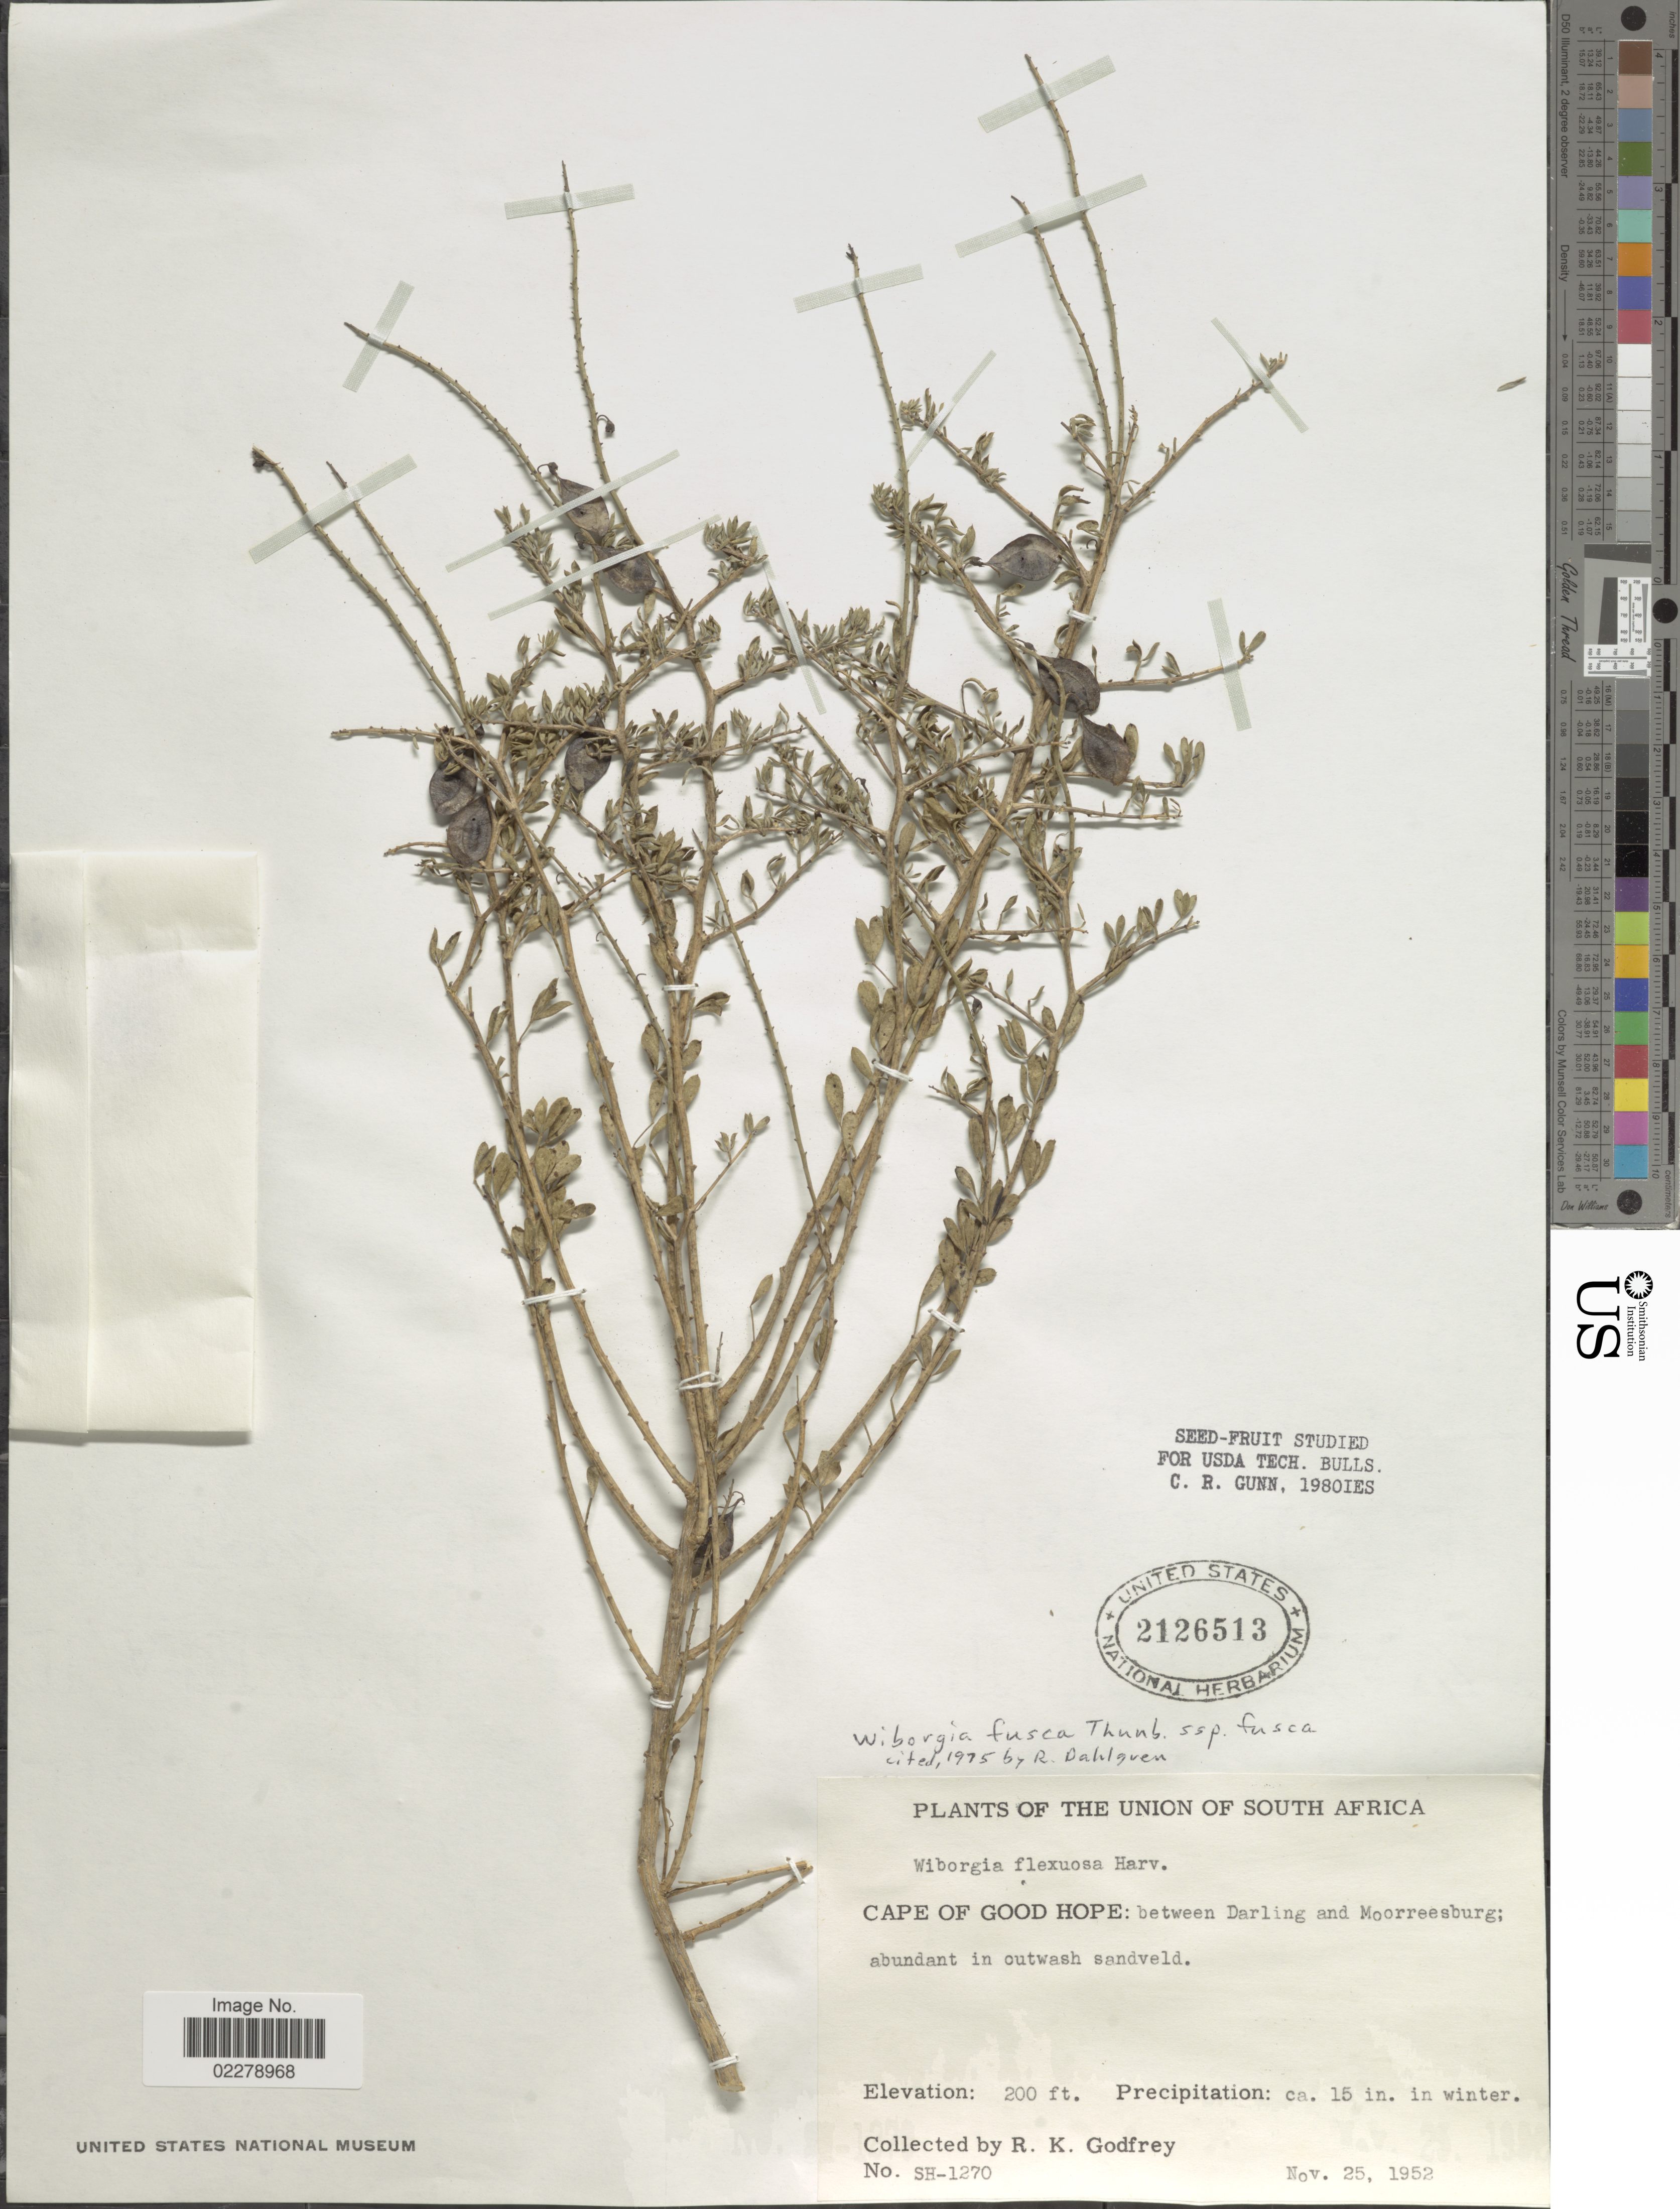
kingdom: Plantae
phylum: Tracheophyta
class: Magnoliopsida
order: Fabales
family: Fabaceae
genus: Wiborgia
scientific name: Wiborgia fusca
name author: Thunb.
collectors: R. K. Godfrey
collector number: SH1270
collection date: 1952-11-25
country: South Africa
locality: Union of south Africa. Cape of Good Hope: between Darling and Moorreesburg; abundant in outwash sandveld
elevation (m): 61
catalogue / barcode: US 2126513